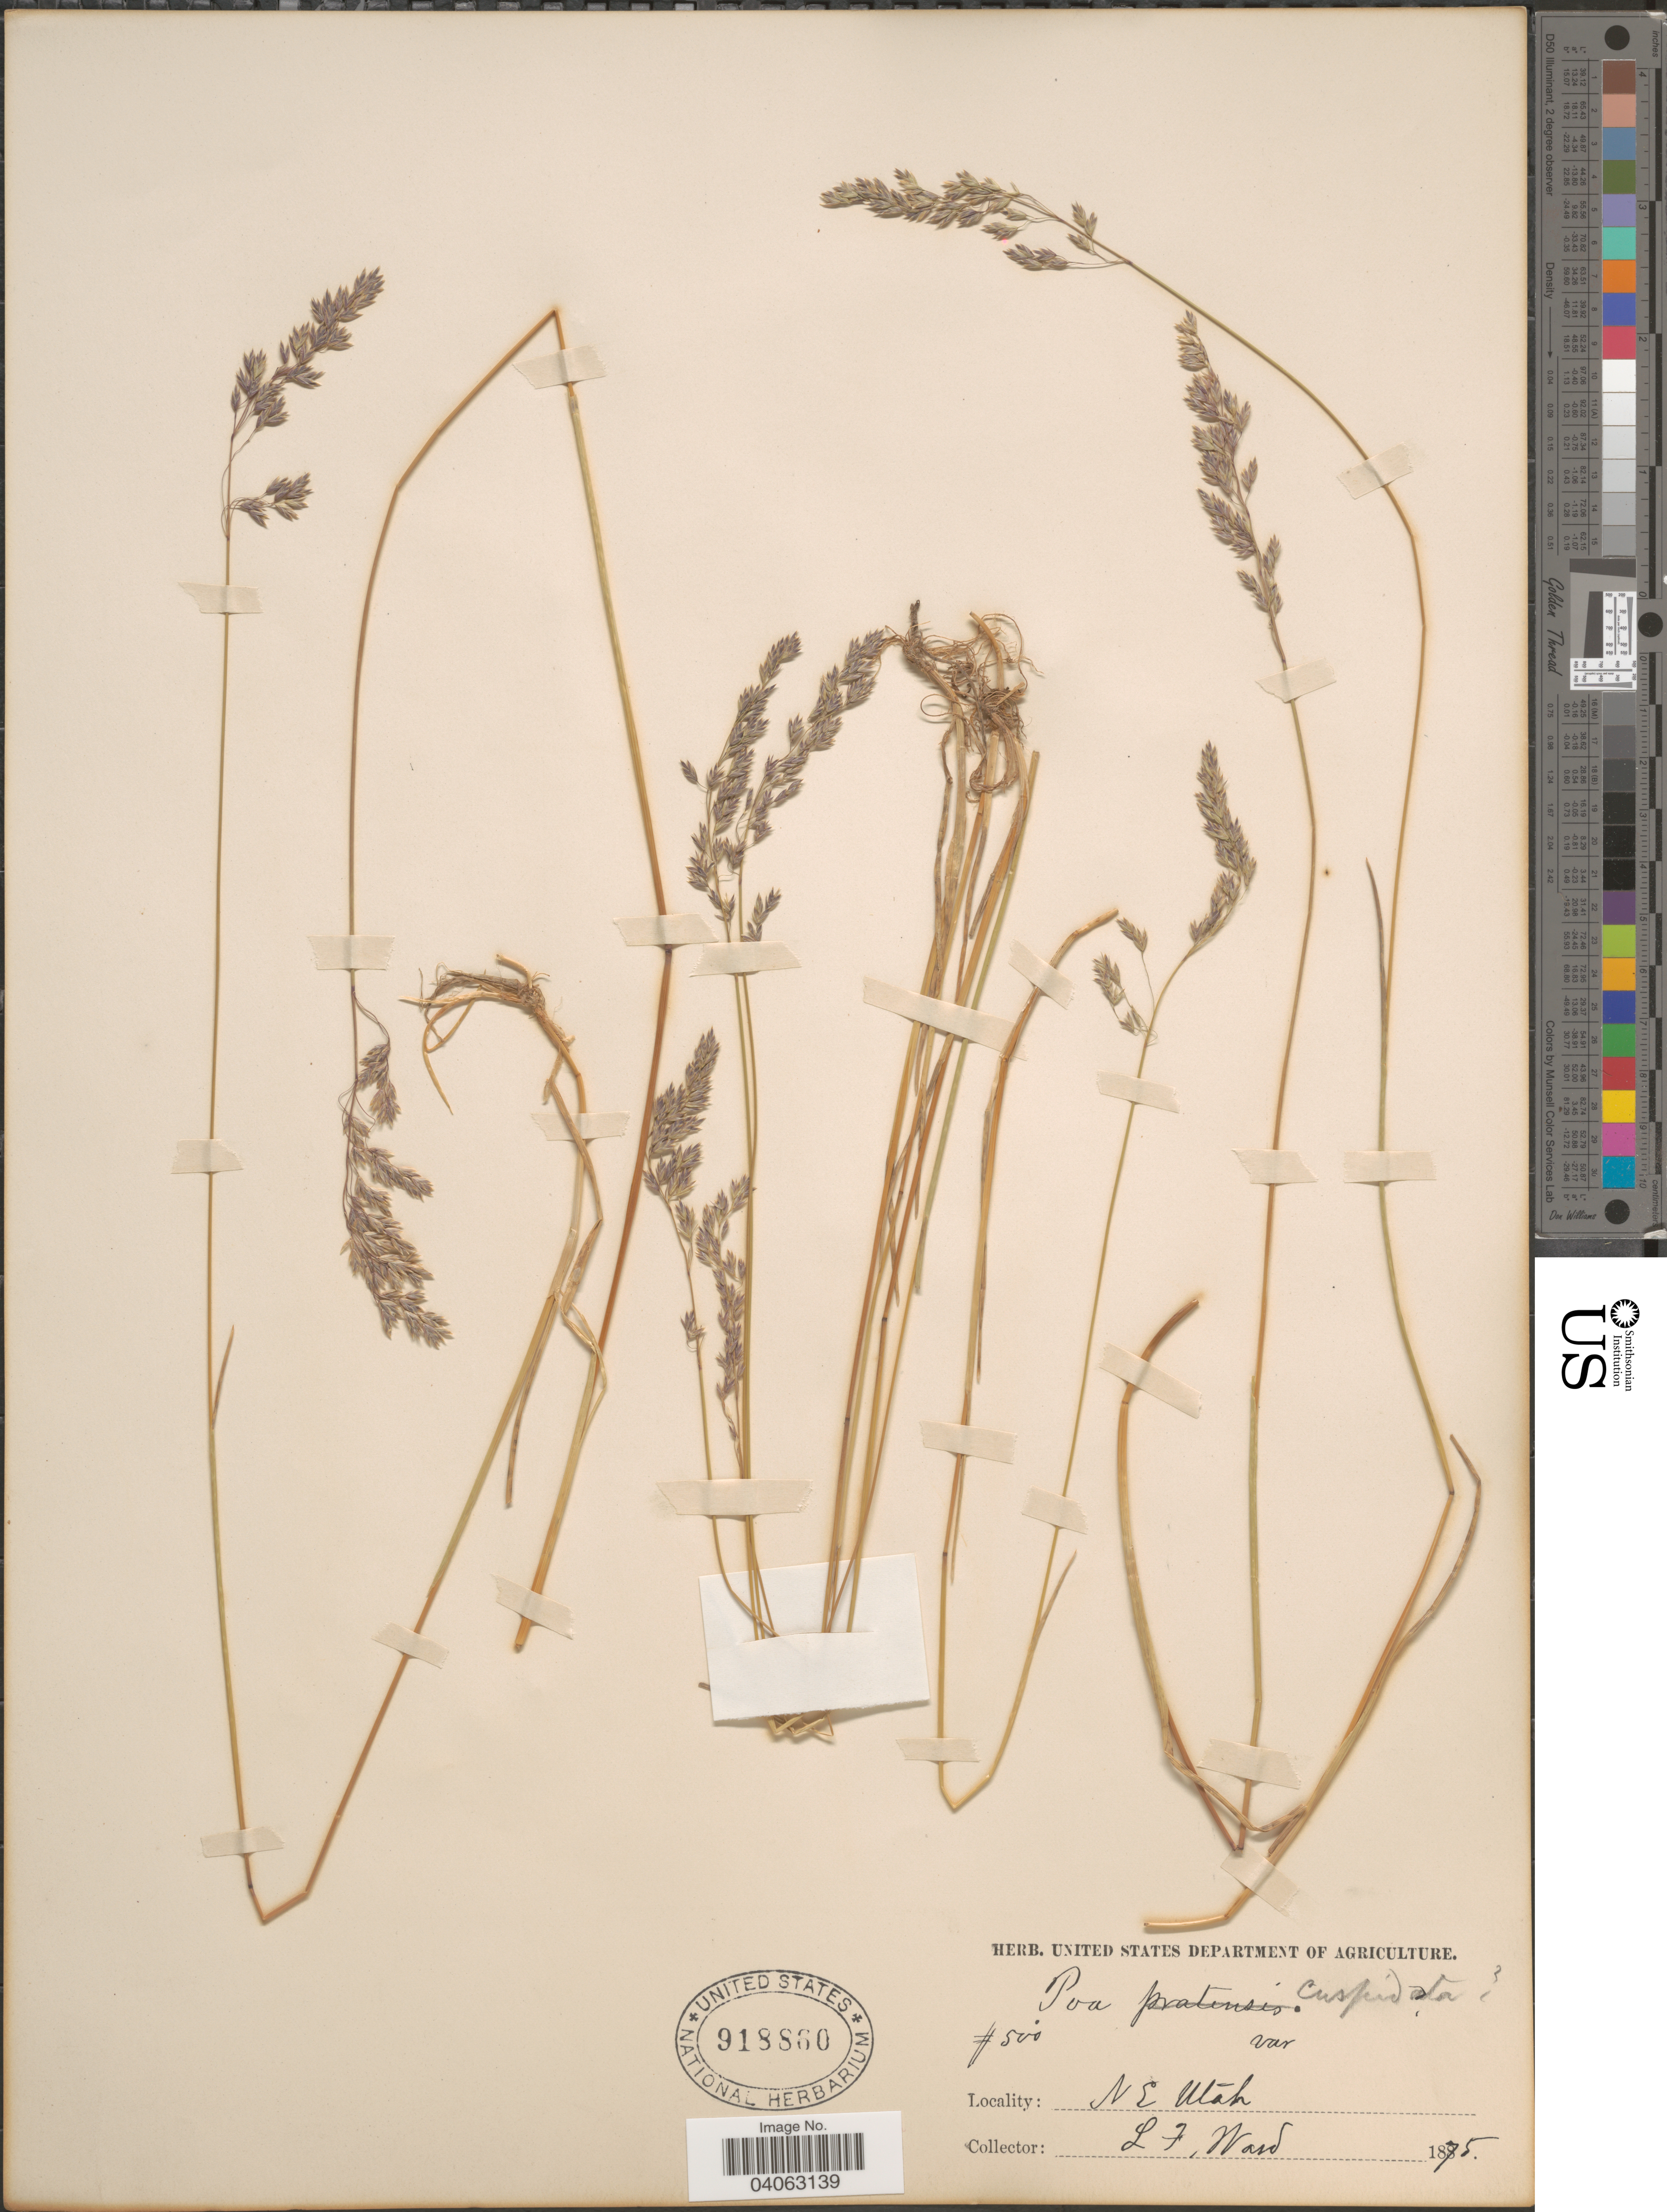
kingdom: Plantae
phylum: Tracheophyta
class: Liliopsida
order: Poales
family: Poaceae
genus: Poa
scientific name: Poa pratensis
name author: L.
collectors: L. Ward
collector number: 500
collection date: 1875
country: United States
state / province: Utah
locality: NE Utah.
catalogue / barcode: US 918860